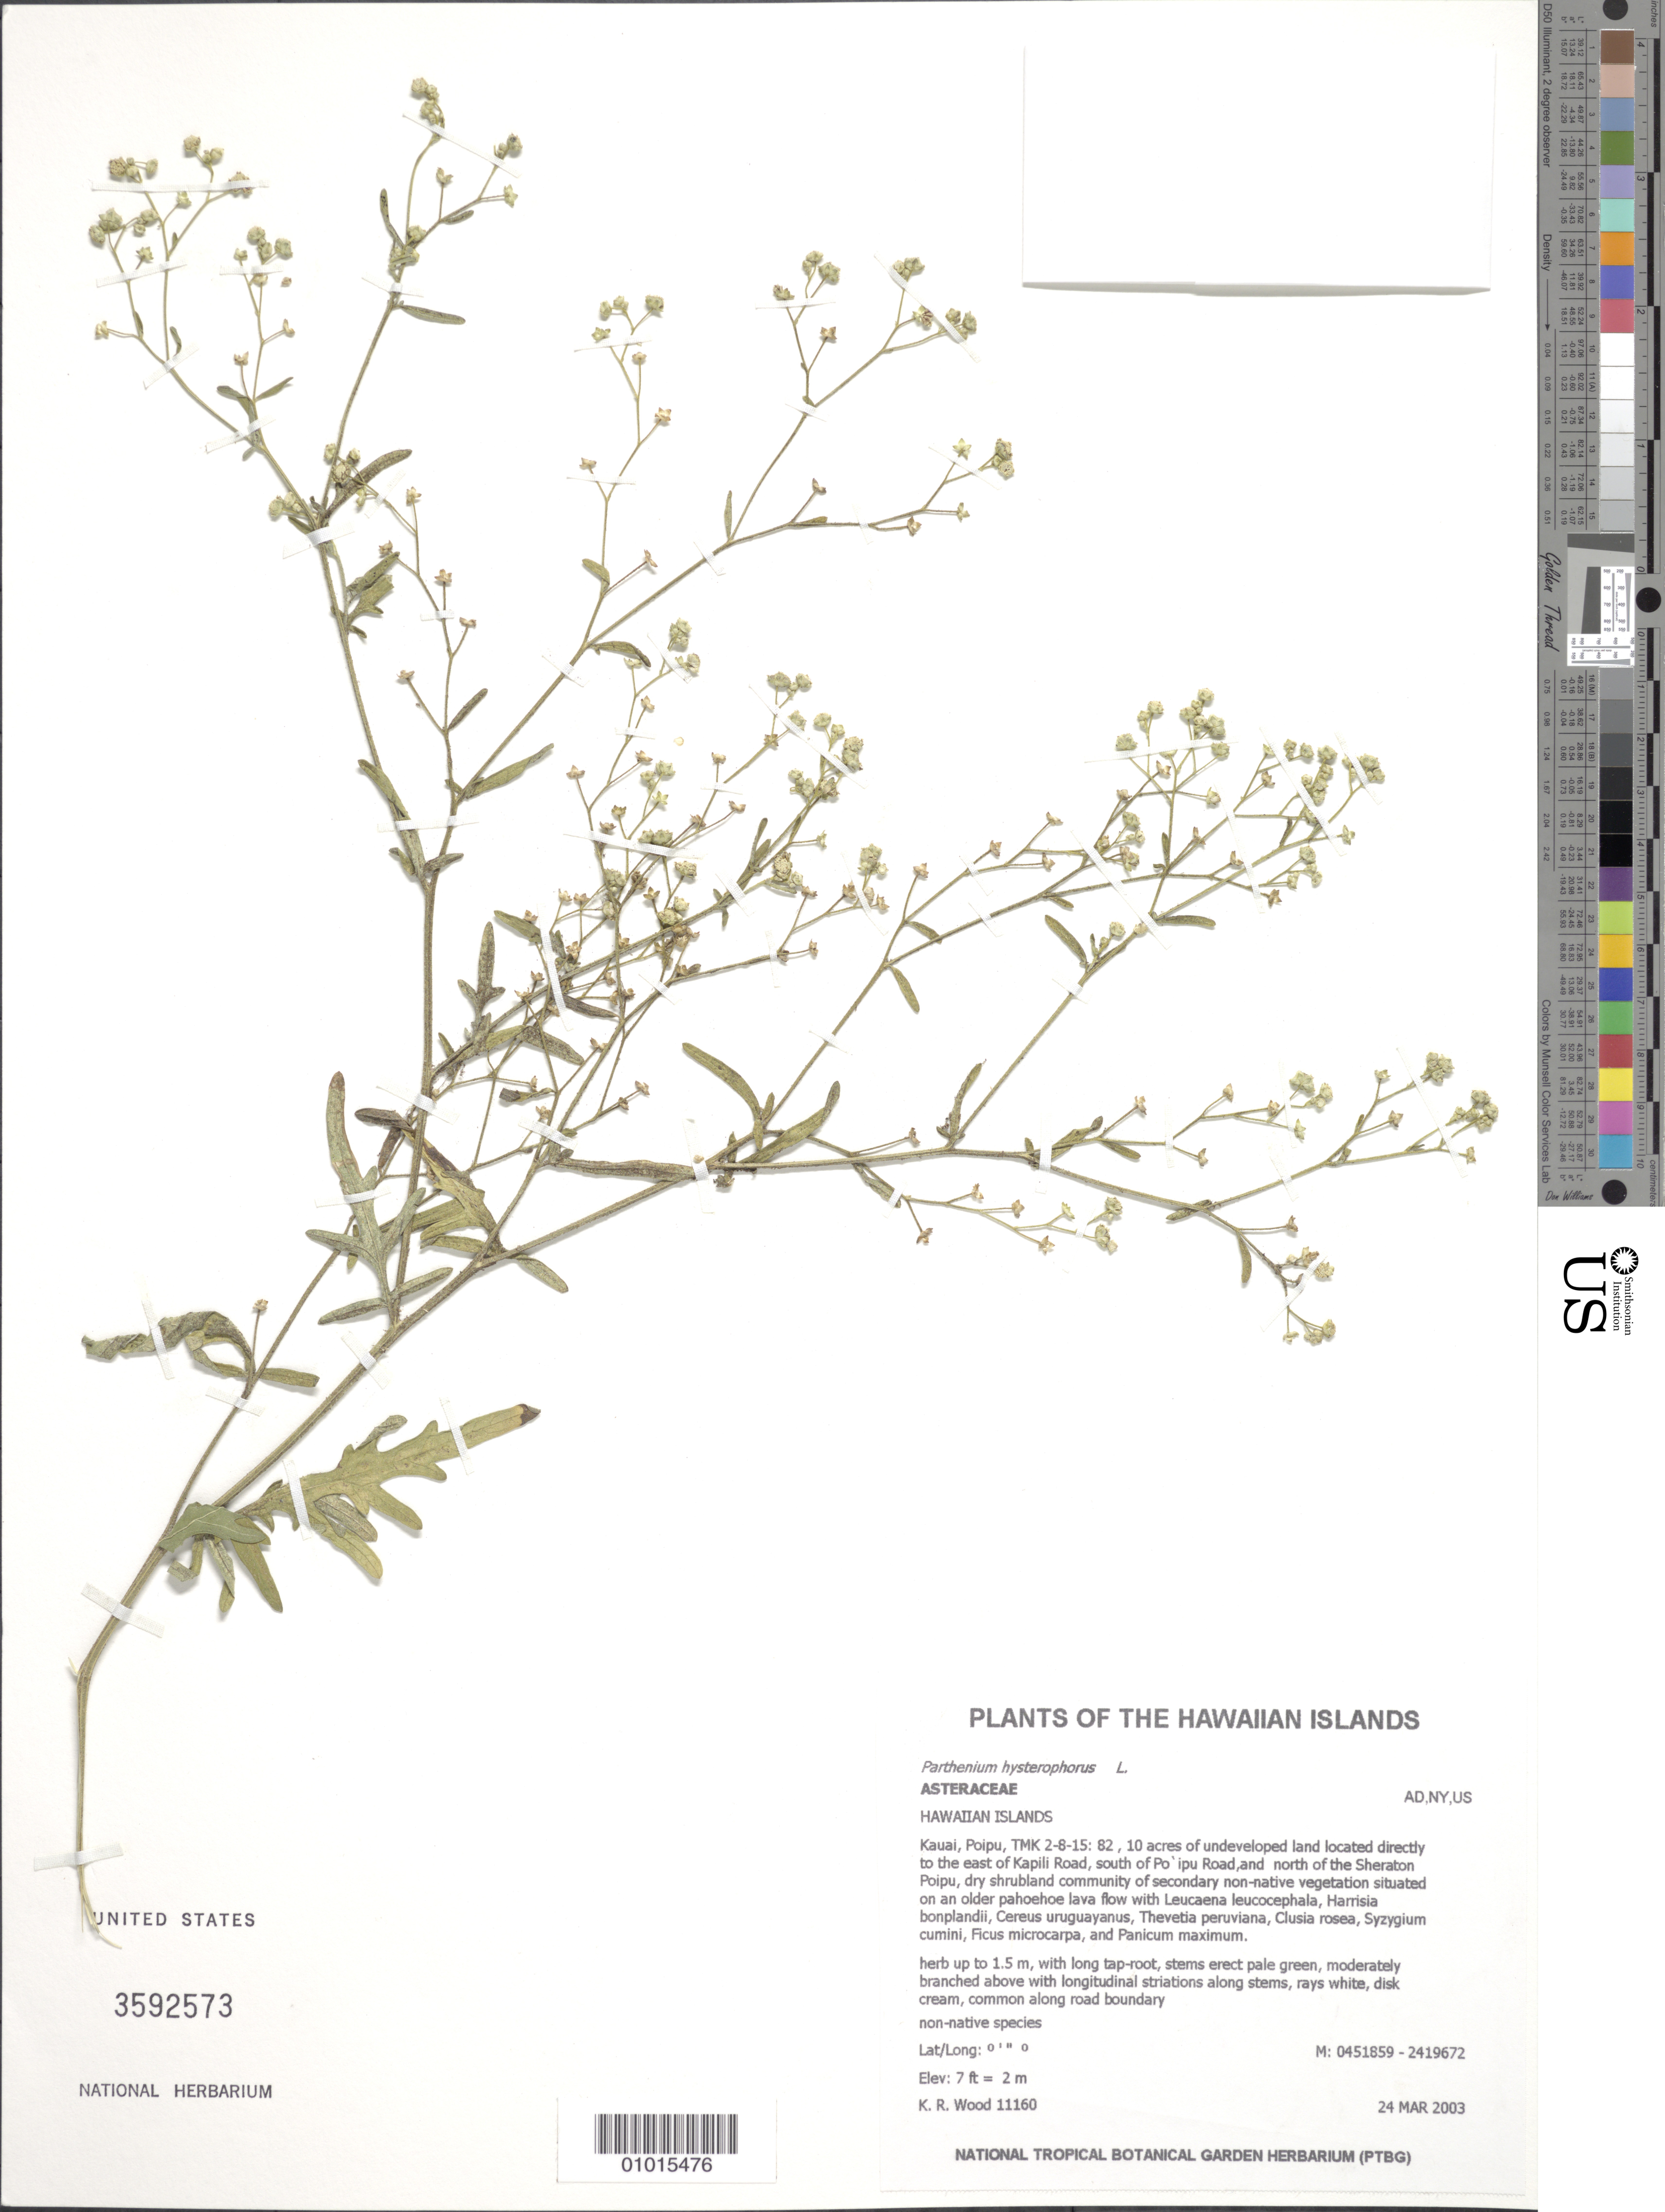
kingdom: Plantae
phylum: Tracheophyta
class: Magnoliopsida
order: Asterales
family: Asteraceae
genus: Parthenium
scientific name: Parthenium hysterophorus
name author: L.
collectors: K. R. Wood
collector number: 11160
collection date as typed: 24 Mar 2003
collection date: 2003-03-24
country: United States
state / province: Hawaii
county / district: Kauai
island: Kaua'i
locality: Poipu, 10 acres of undeveloped land located directly to the east of Kapili Road, south of Po'ipu Road and north of the Sheraton Poipu.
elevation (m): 2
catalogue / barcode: US 3592573